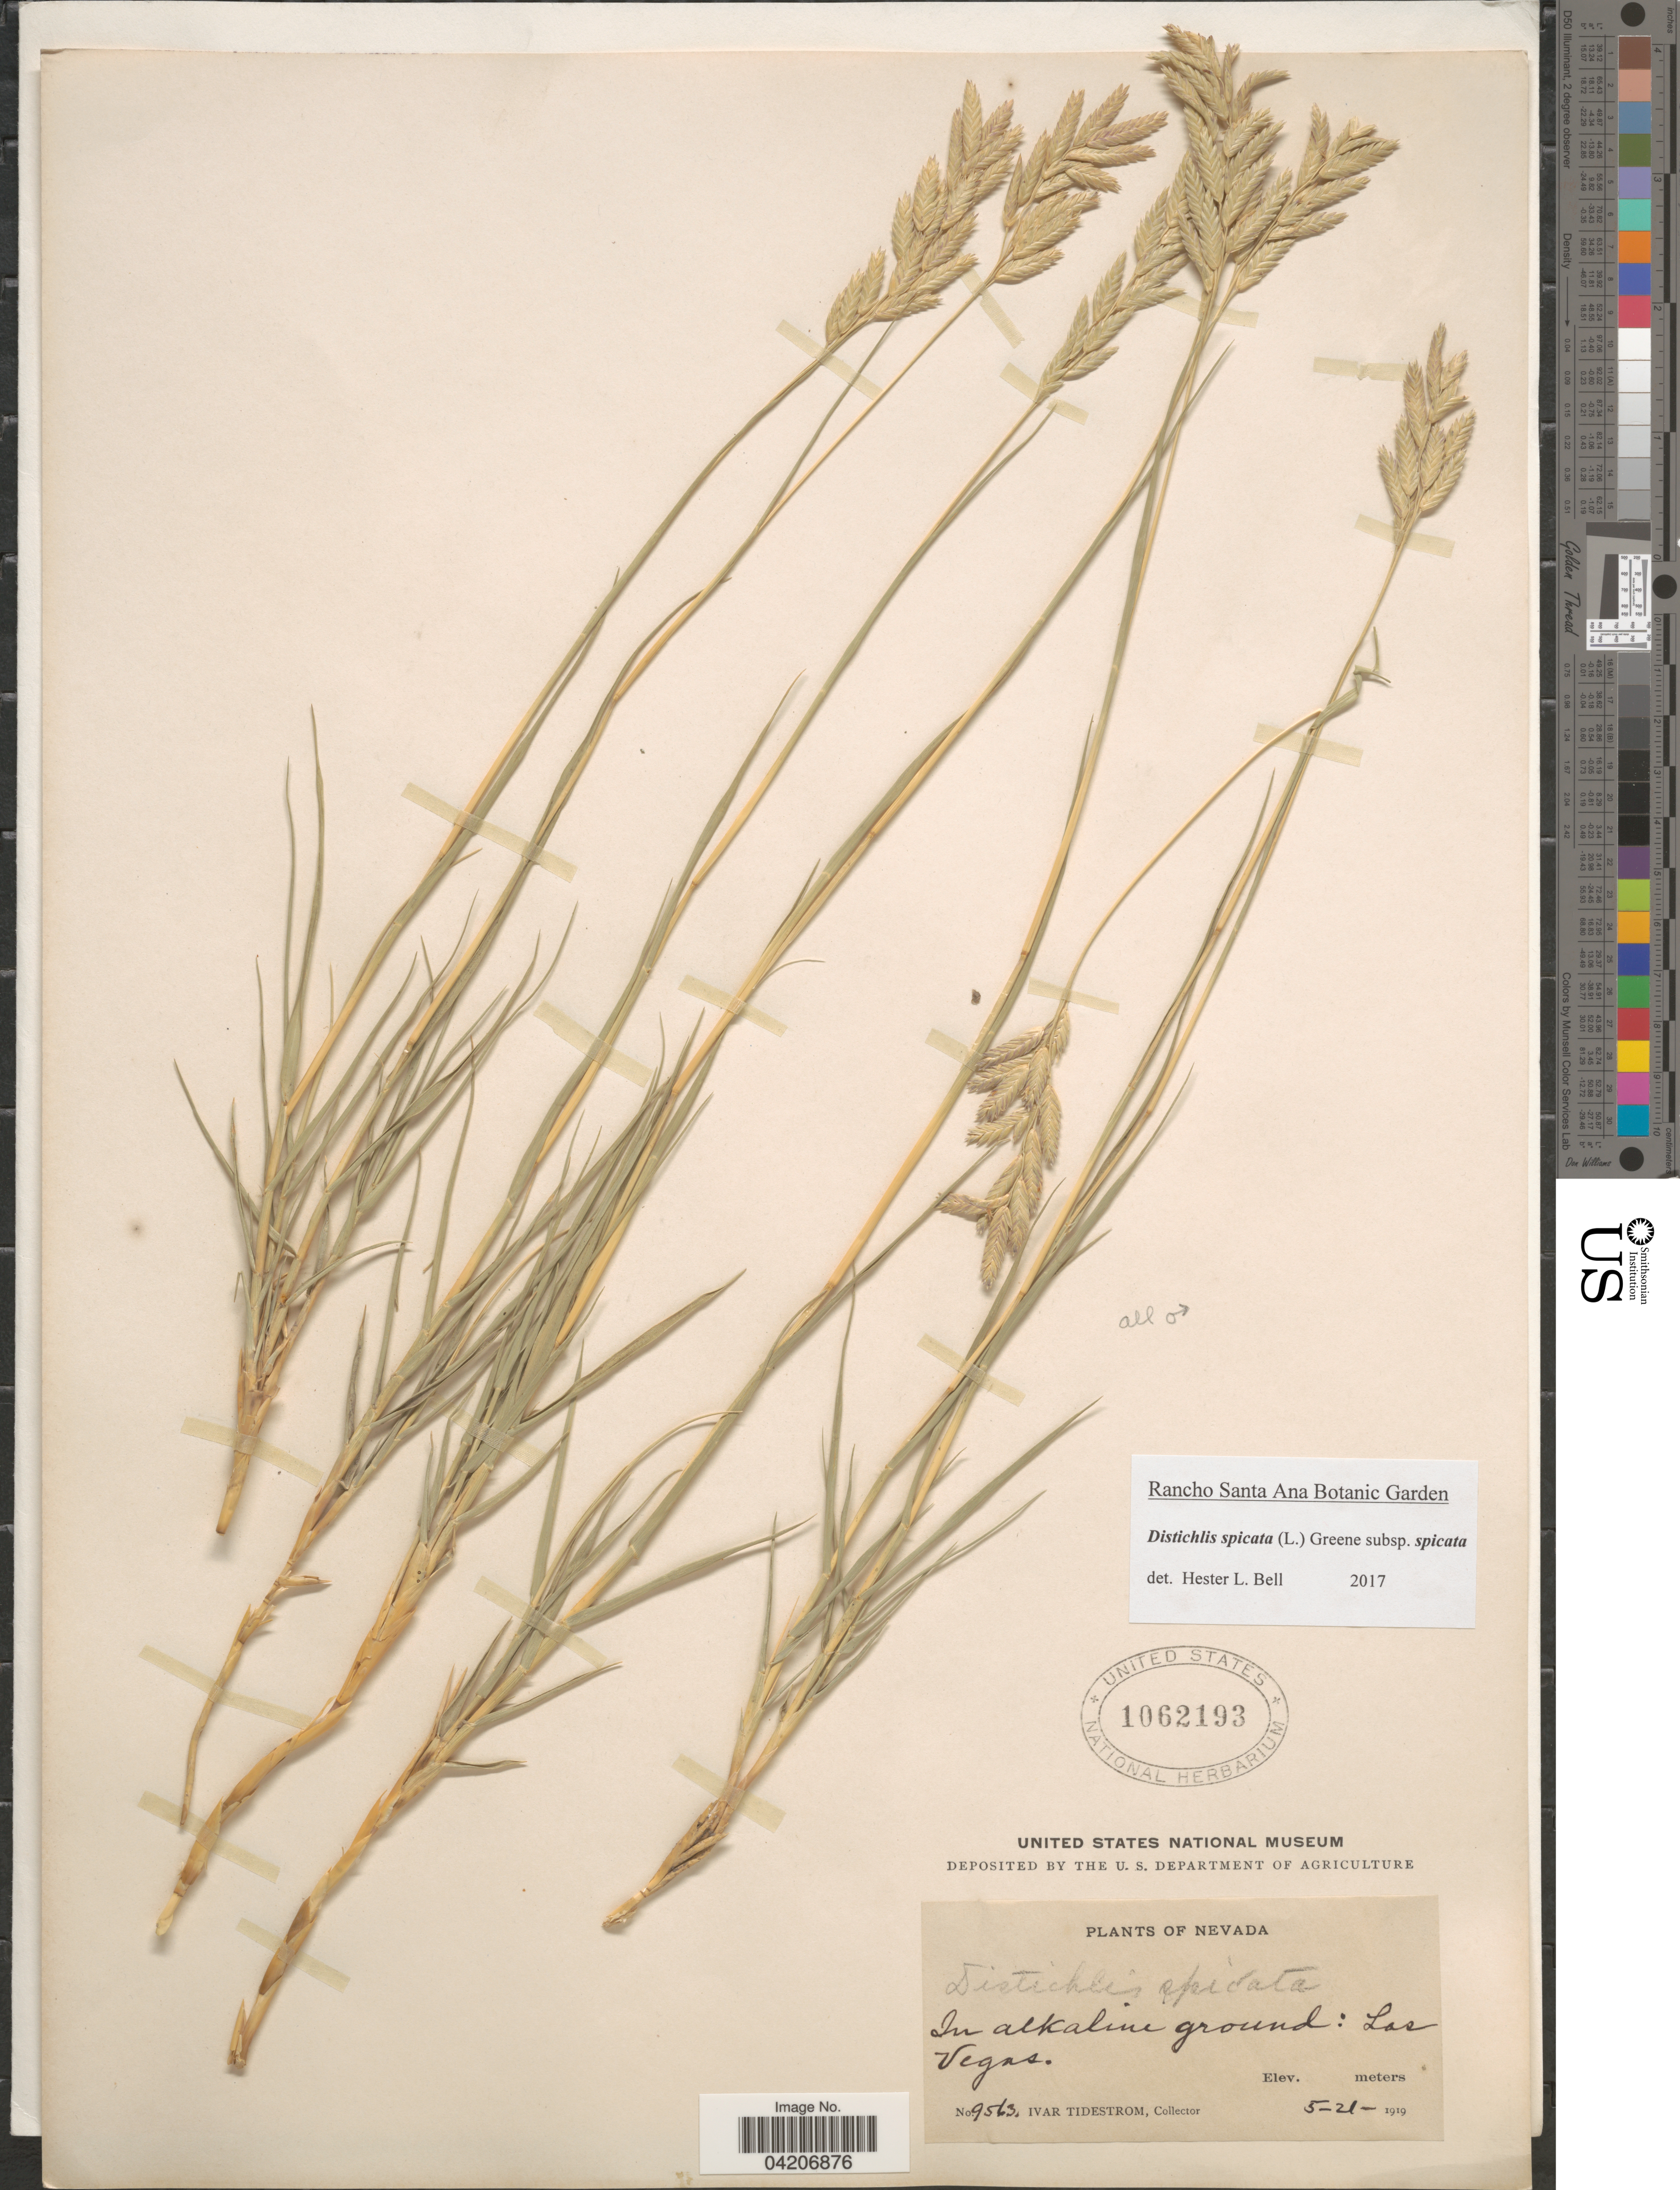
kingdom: Plantae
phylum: Tracheophyta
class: Liliopsida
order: Poales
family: Poaceae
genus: Distichlis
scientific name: Distichlis spicata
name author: (L.) Greene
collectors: I. F. Tidestrom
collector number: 9563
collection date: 1919-05-21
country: United States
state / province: Nevada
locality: Las Vegas.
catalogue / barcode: US 1062193